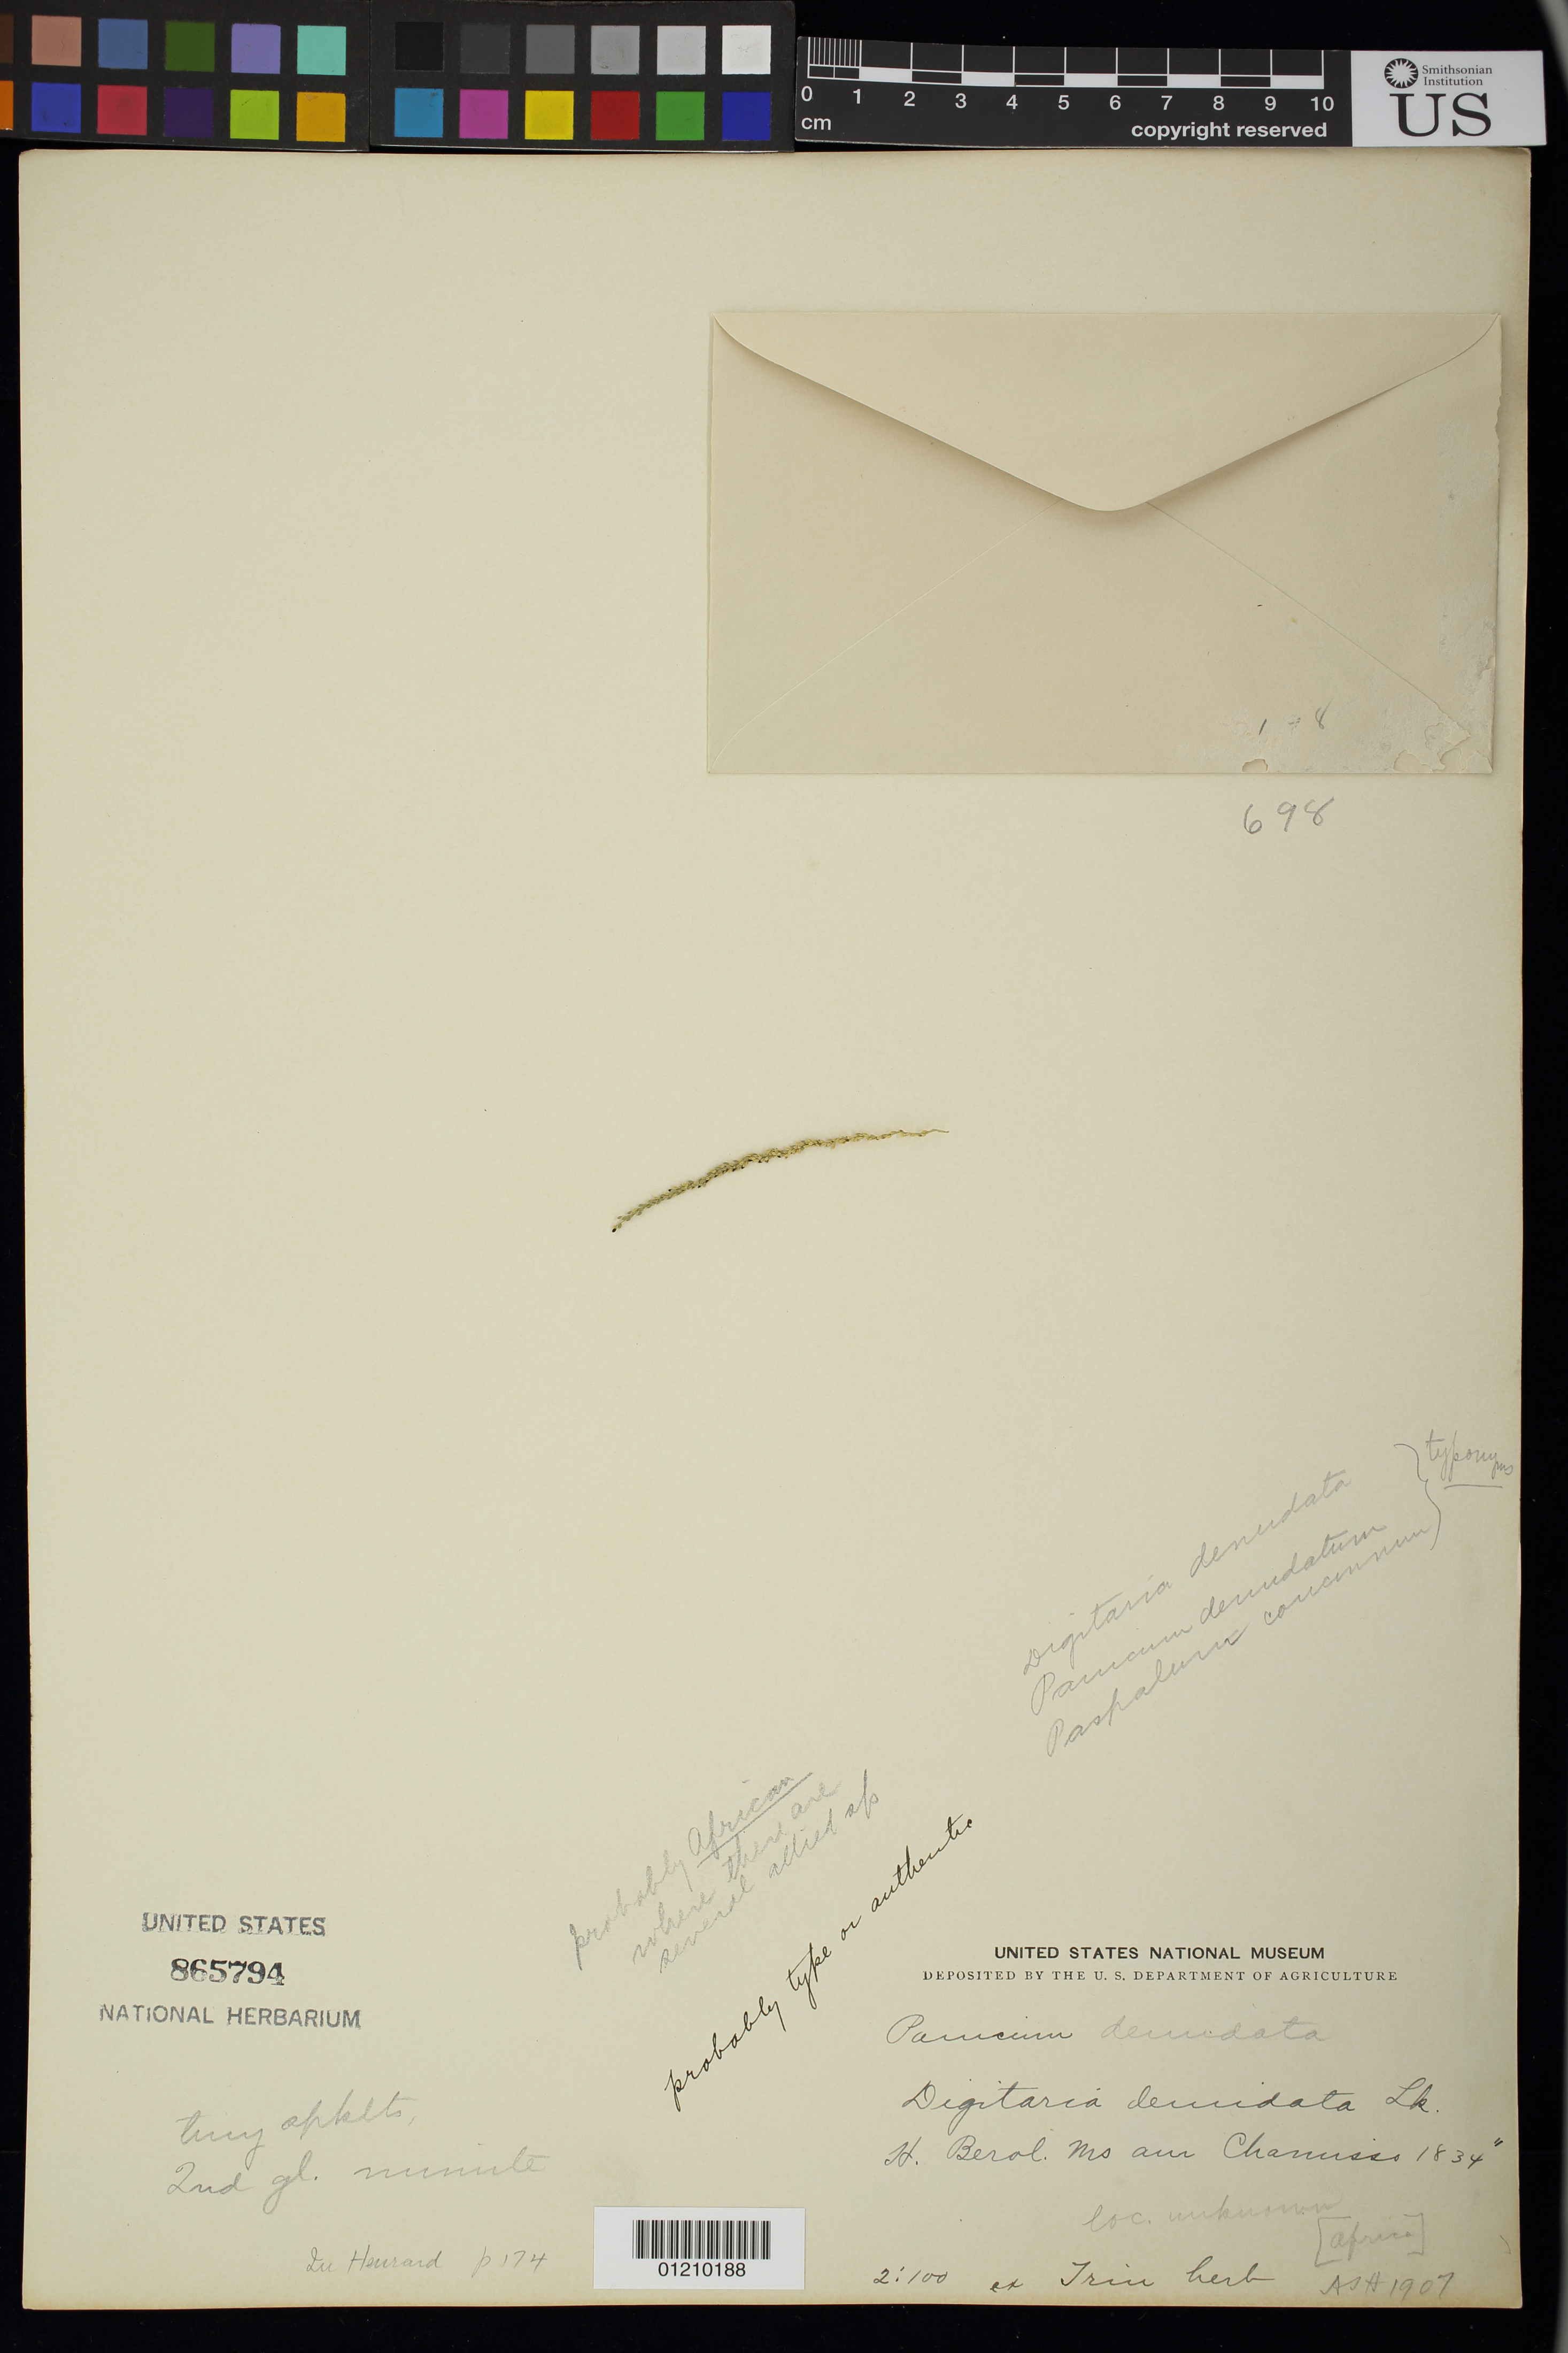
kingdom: Plantae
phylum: Tracheophyta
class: Liliopsida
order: Poales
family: Poaceae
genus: Digitaria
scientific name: Digitaria denudata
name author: Link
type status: Possible Type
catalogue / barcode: US 865794